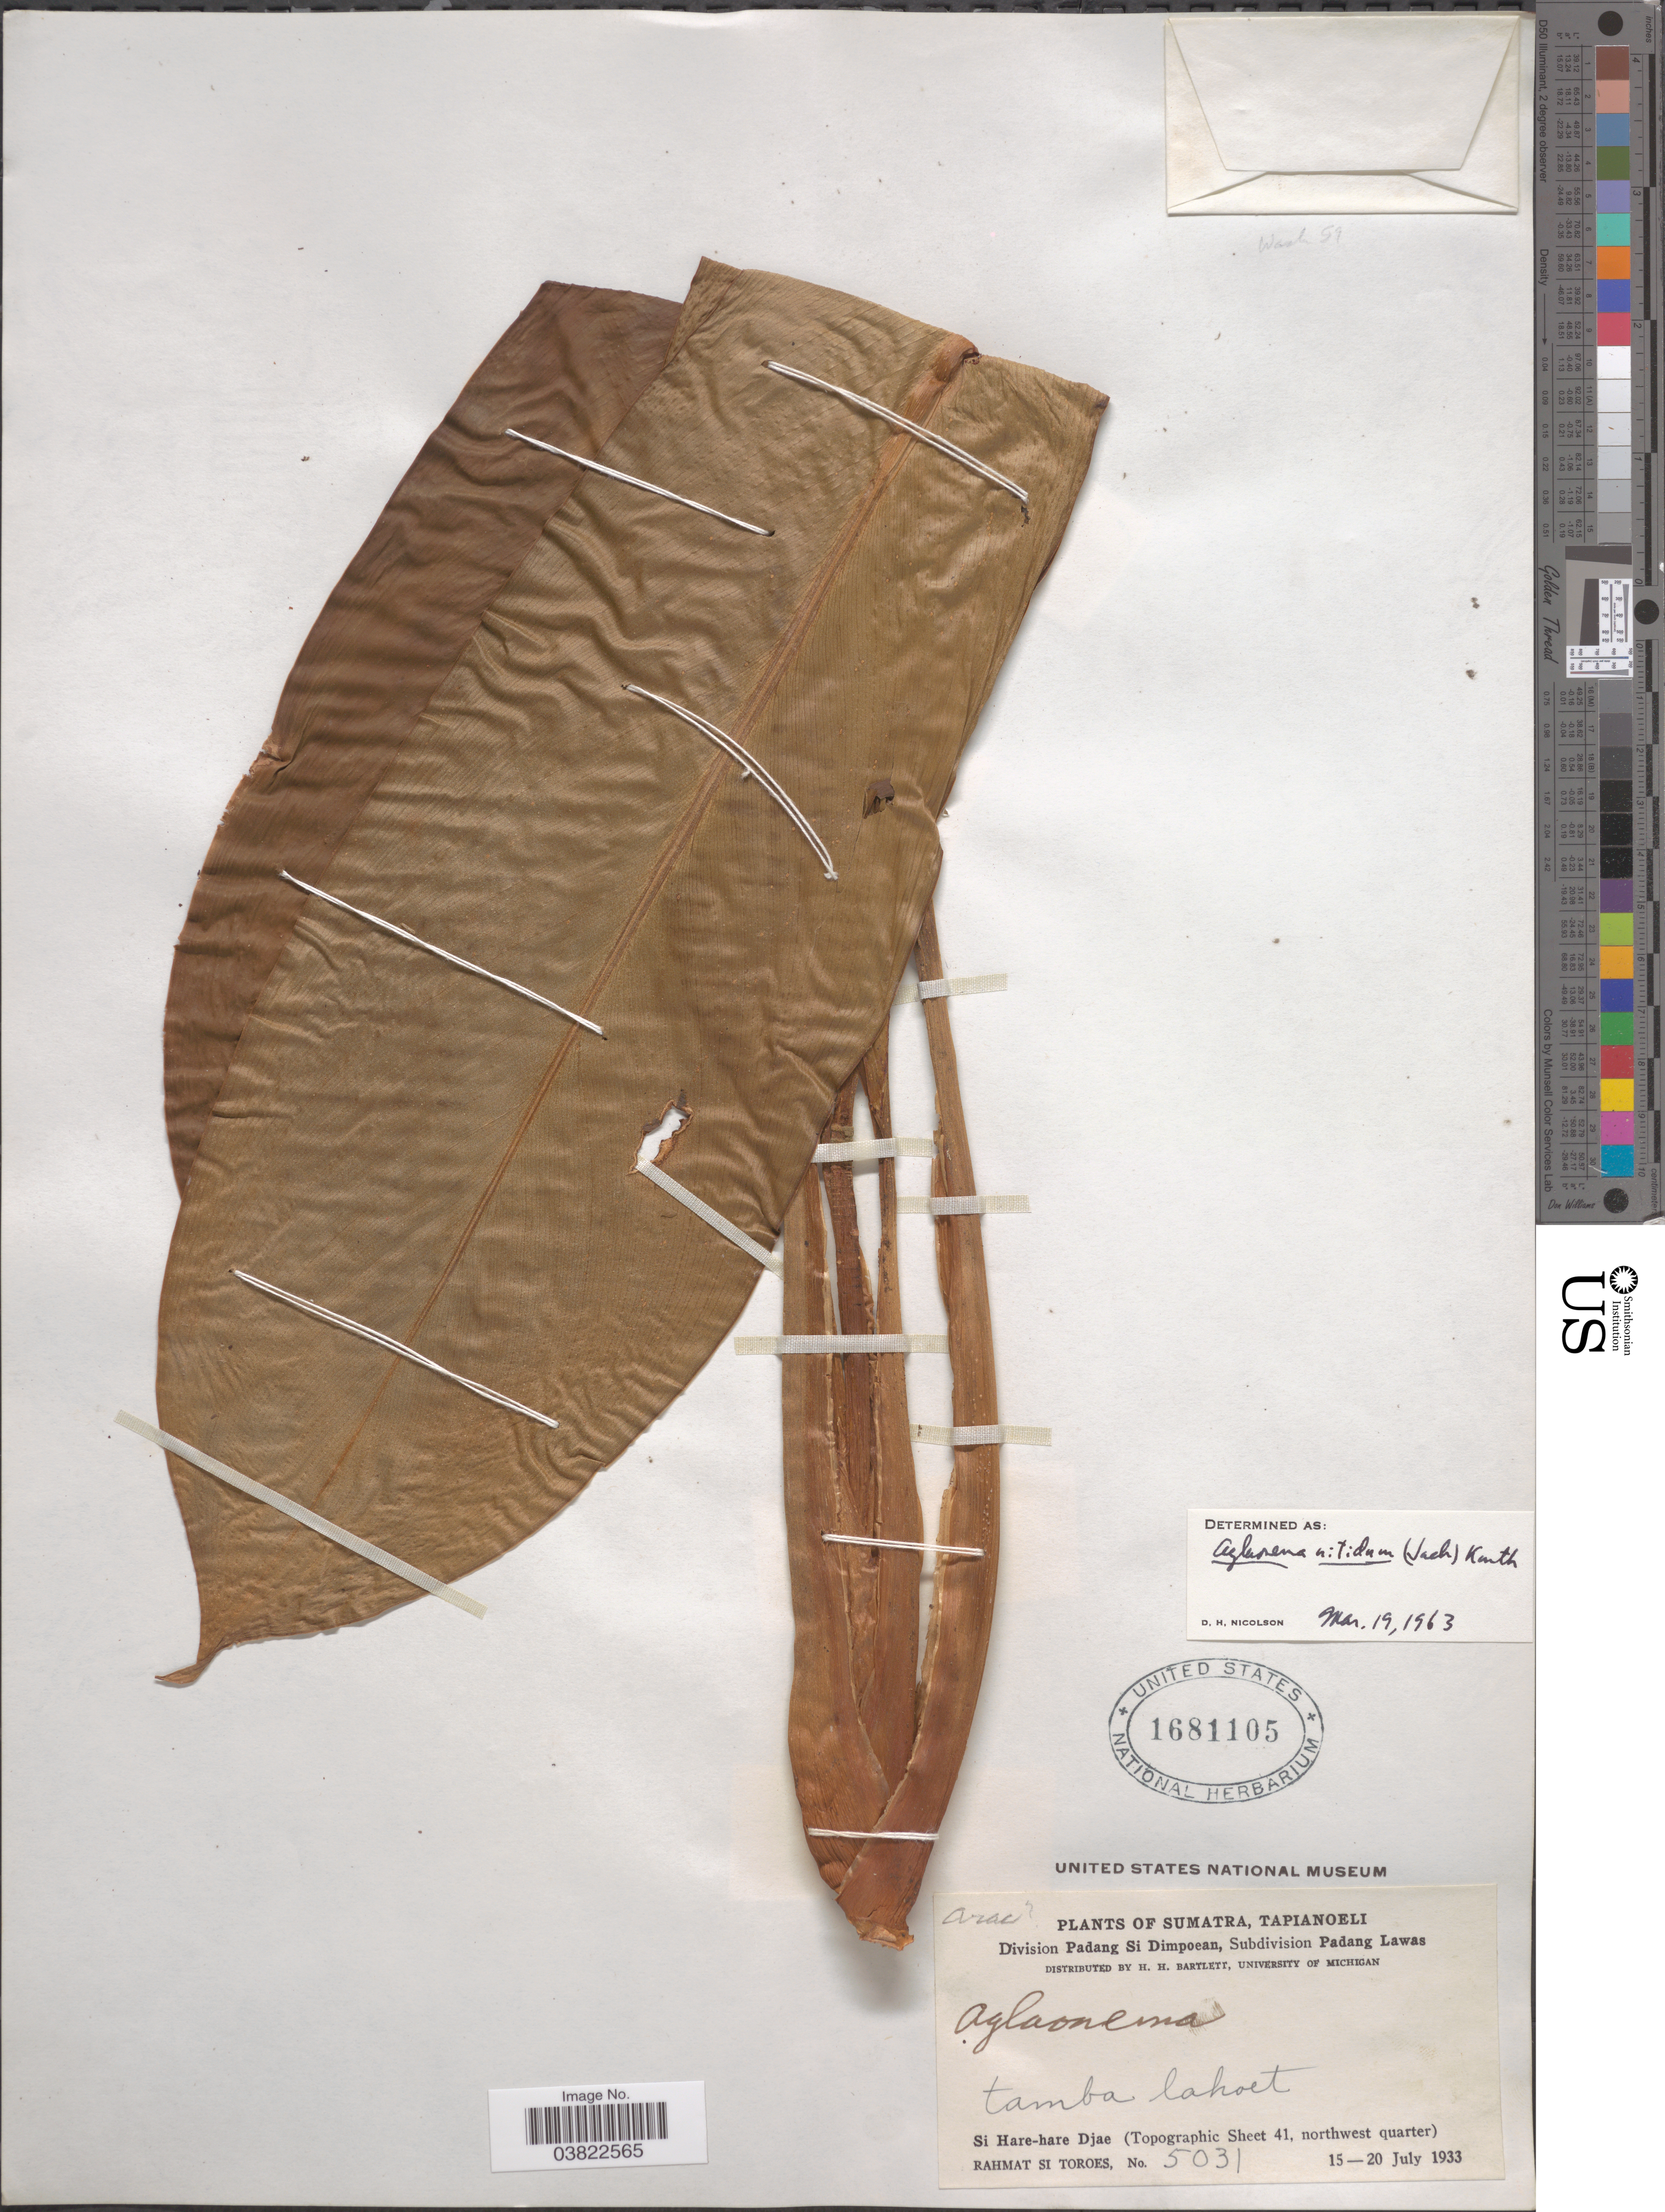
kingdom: Plantae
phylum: Tracheophyta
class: Liliopsida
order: Alismatales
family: Araceae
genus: Aglaonema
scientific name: Aglaonema nitidum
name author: (Jack) Kunth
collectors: Rahmat Si Boeea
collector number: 5031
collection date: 1933-07-15/1933-07-20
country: Indonesia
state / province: Sumatra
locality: Tapianoeli. Division Padang Si Dimpoean, Subdivision Padang Lawas. Si Hare-hare Djae (Topographic Sheet 41, northwest quarter).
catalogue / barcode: US 1681105